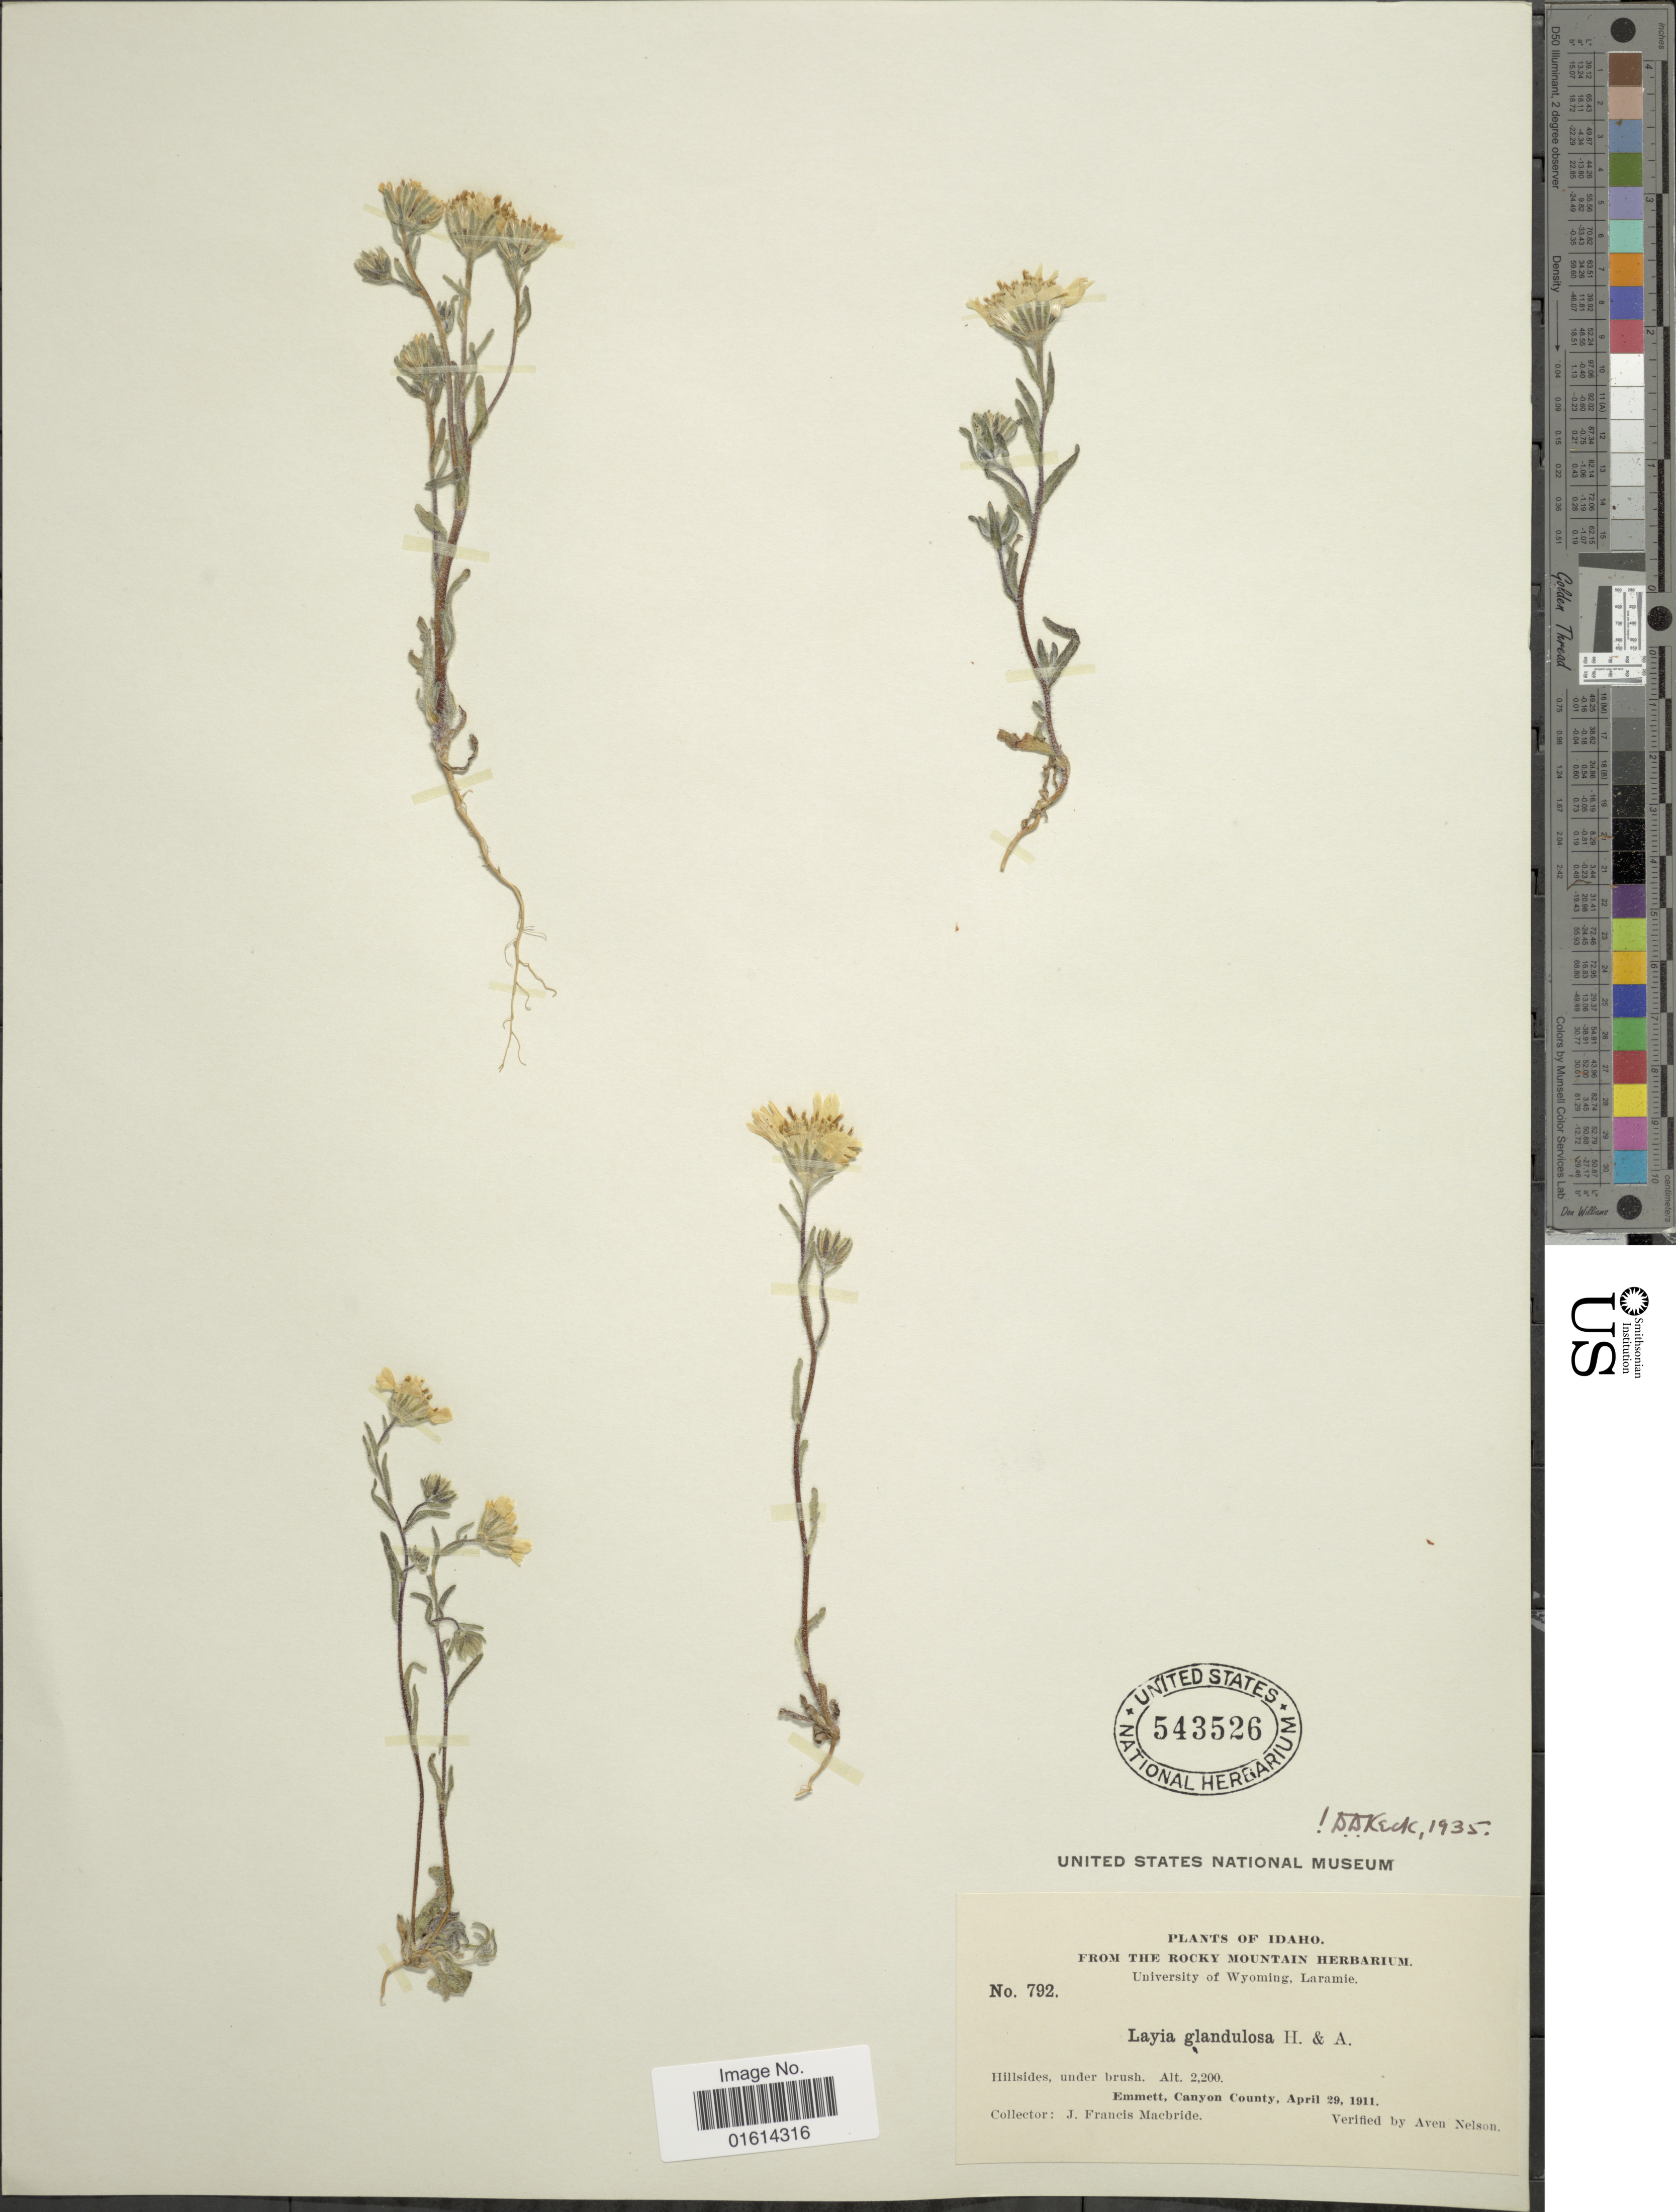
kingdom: Plantae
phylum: Tracheophyta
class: Magnoliopsida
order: Asterales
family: Asteraceae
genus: Layia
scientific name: Layia glandulosa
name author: Hook. & Arn.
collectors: J. F. Macbride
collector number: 792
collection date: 1911-04-29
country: United States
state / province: Idaho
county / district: Canyon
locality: Emmett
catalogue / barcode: US 543526